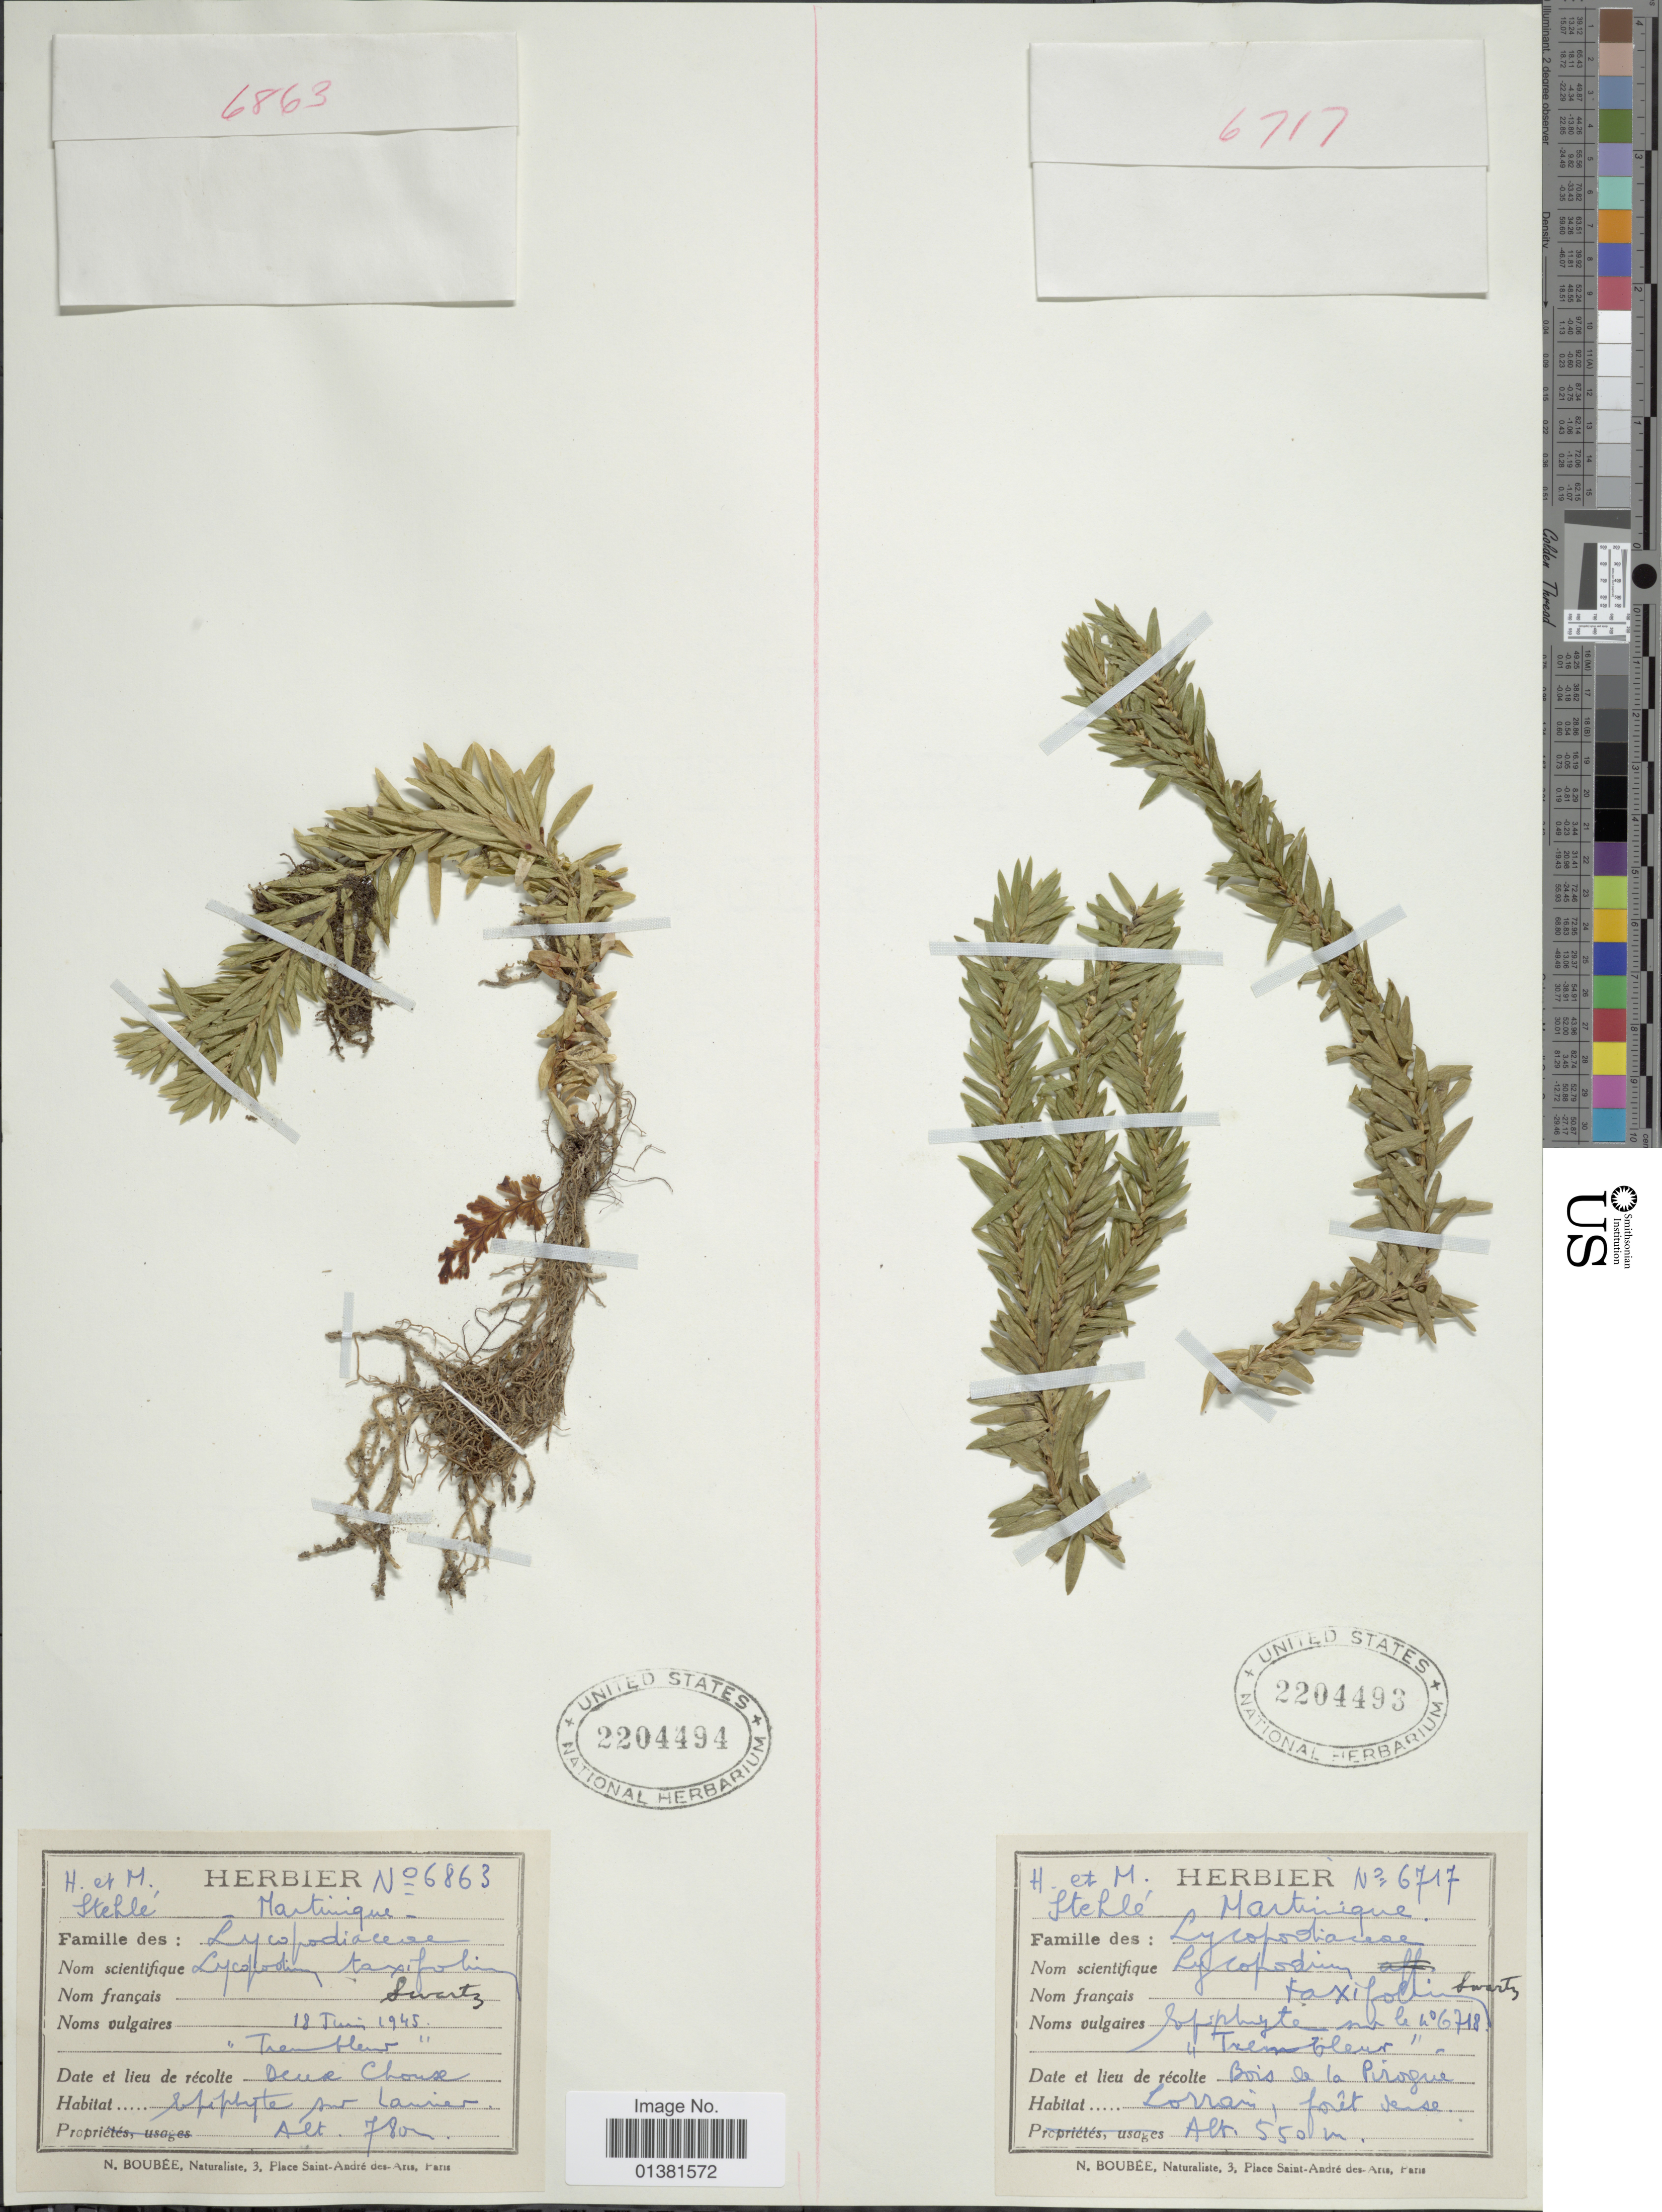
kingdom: Plantae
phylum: Tracheophyta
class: Lycopodiopsida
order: Lycopodiales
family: Lycopodiaceae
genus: Phlegmariurus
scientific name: Phlegmariurus taxifolius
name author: (Sw.) Á. Löve & D. Löve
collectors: H. Stehlé & M. Stehlé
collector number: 6863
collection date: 1945-06-18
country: Martinique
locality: Deuse-Chouse.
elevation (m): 780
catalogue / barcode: US 2204494